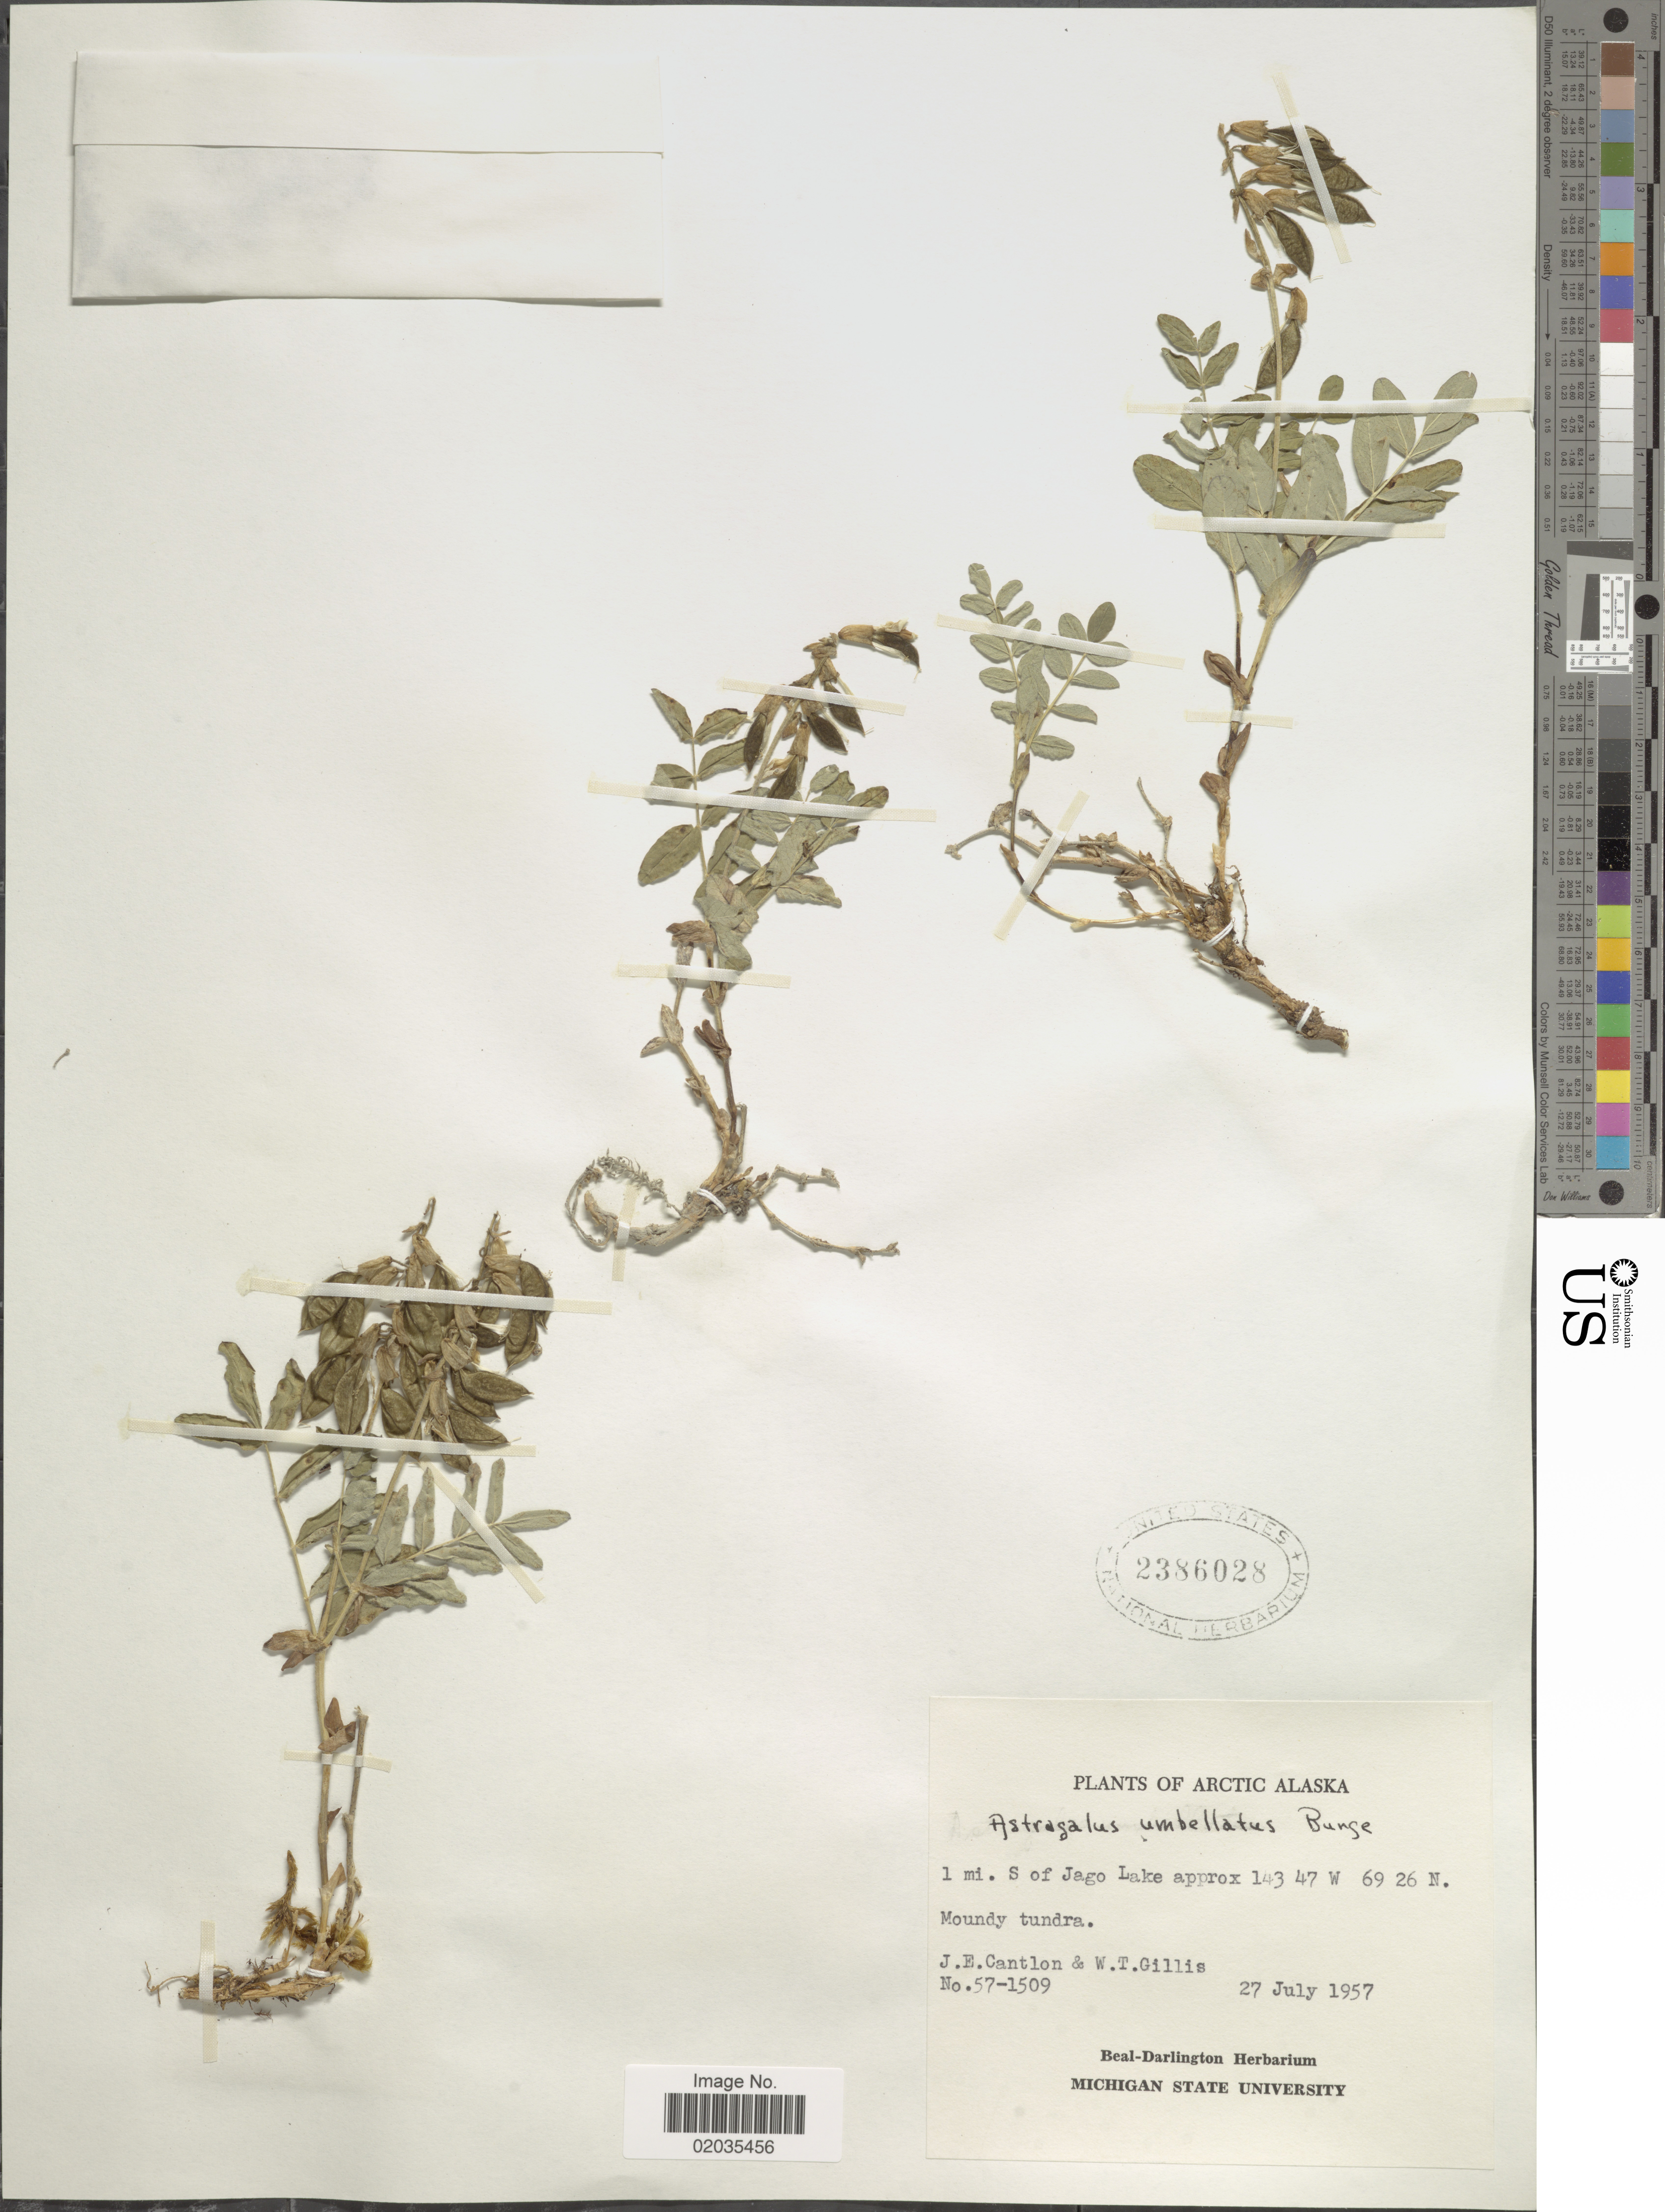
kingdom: Plantae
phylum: Tracheophyta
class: Magnoliopsida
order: Fabales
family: Fabaceae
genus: Astragalus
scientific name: Astragalus umbellatus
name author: Bunge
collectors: J. Cantlon & W. T. Gillis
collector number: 57-1509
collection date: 1957-07-27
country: United States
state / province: Alaska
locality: Arctic Alaska. 1 mi. S. of Jago Lake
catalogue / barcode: US 2386028